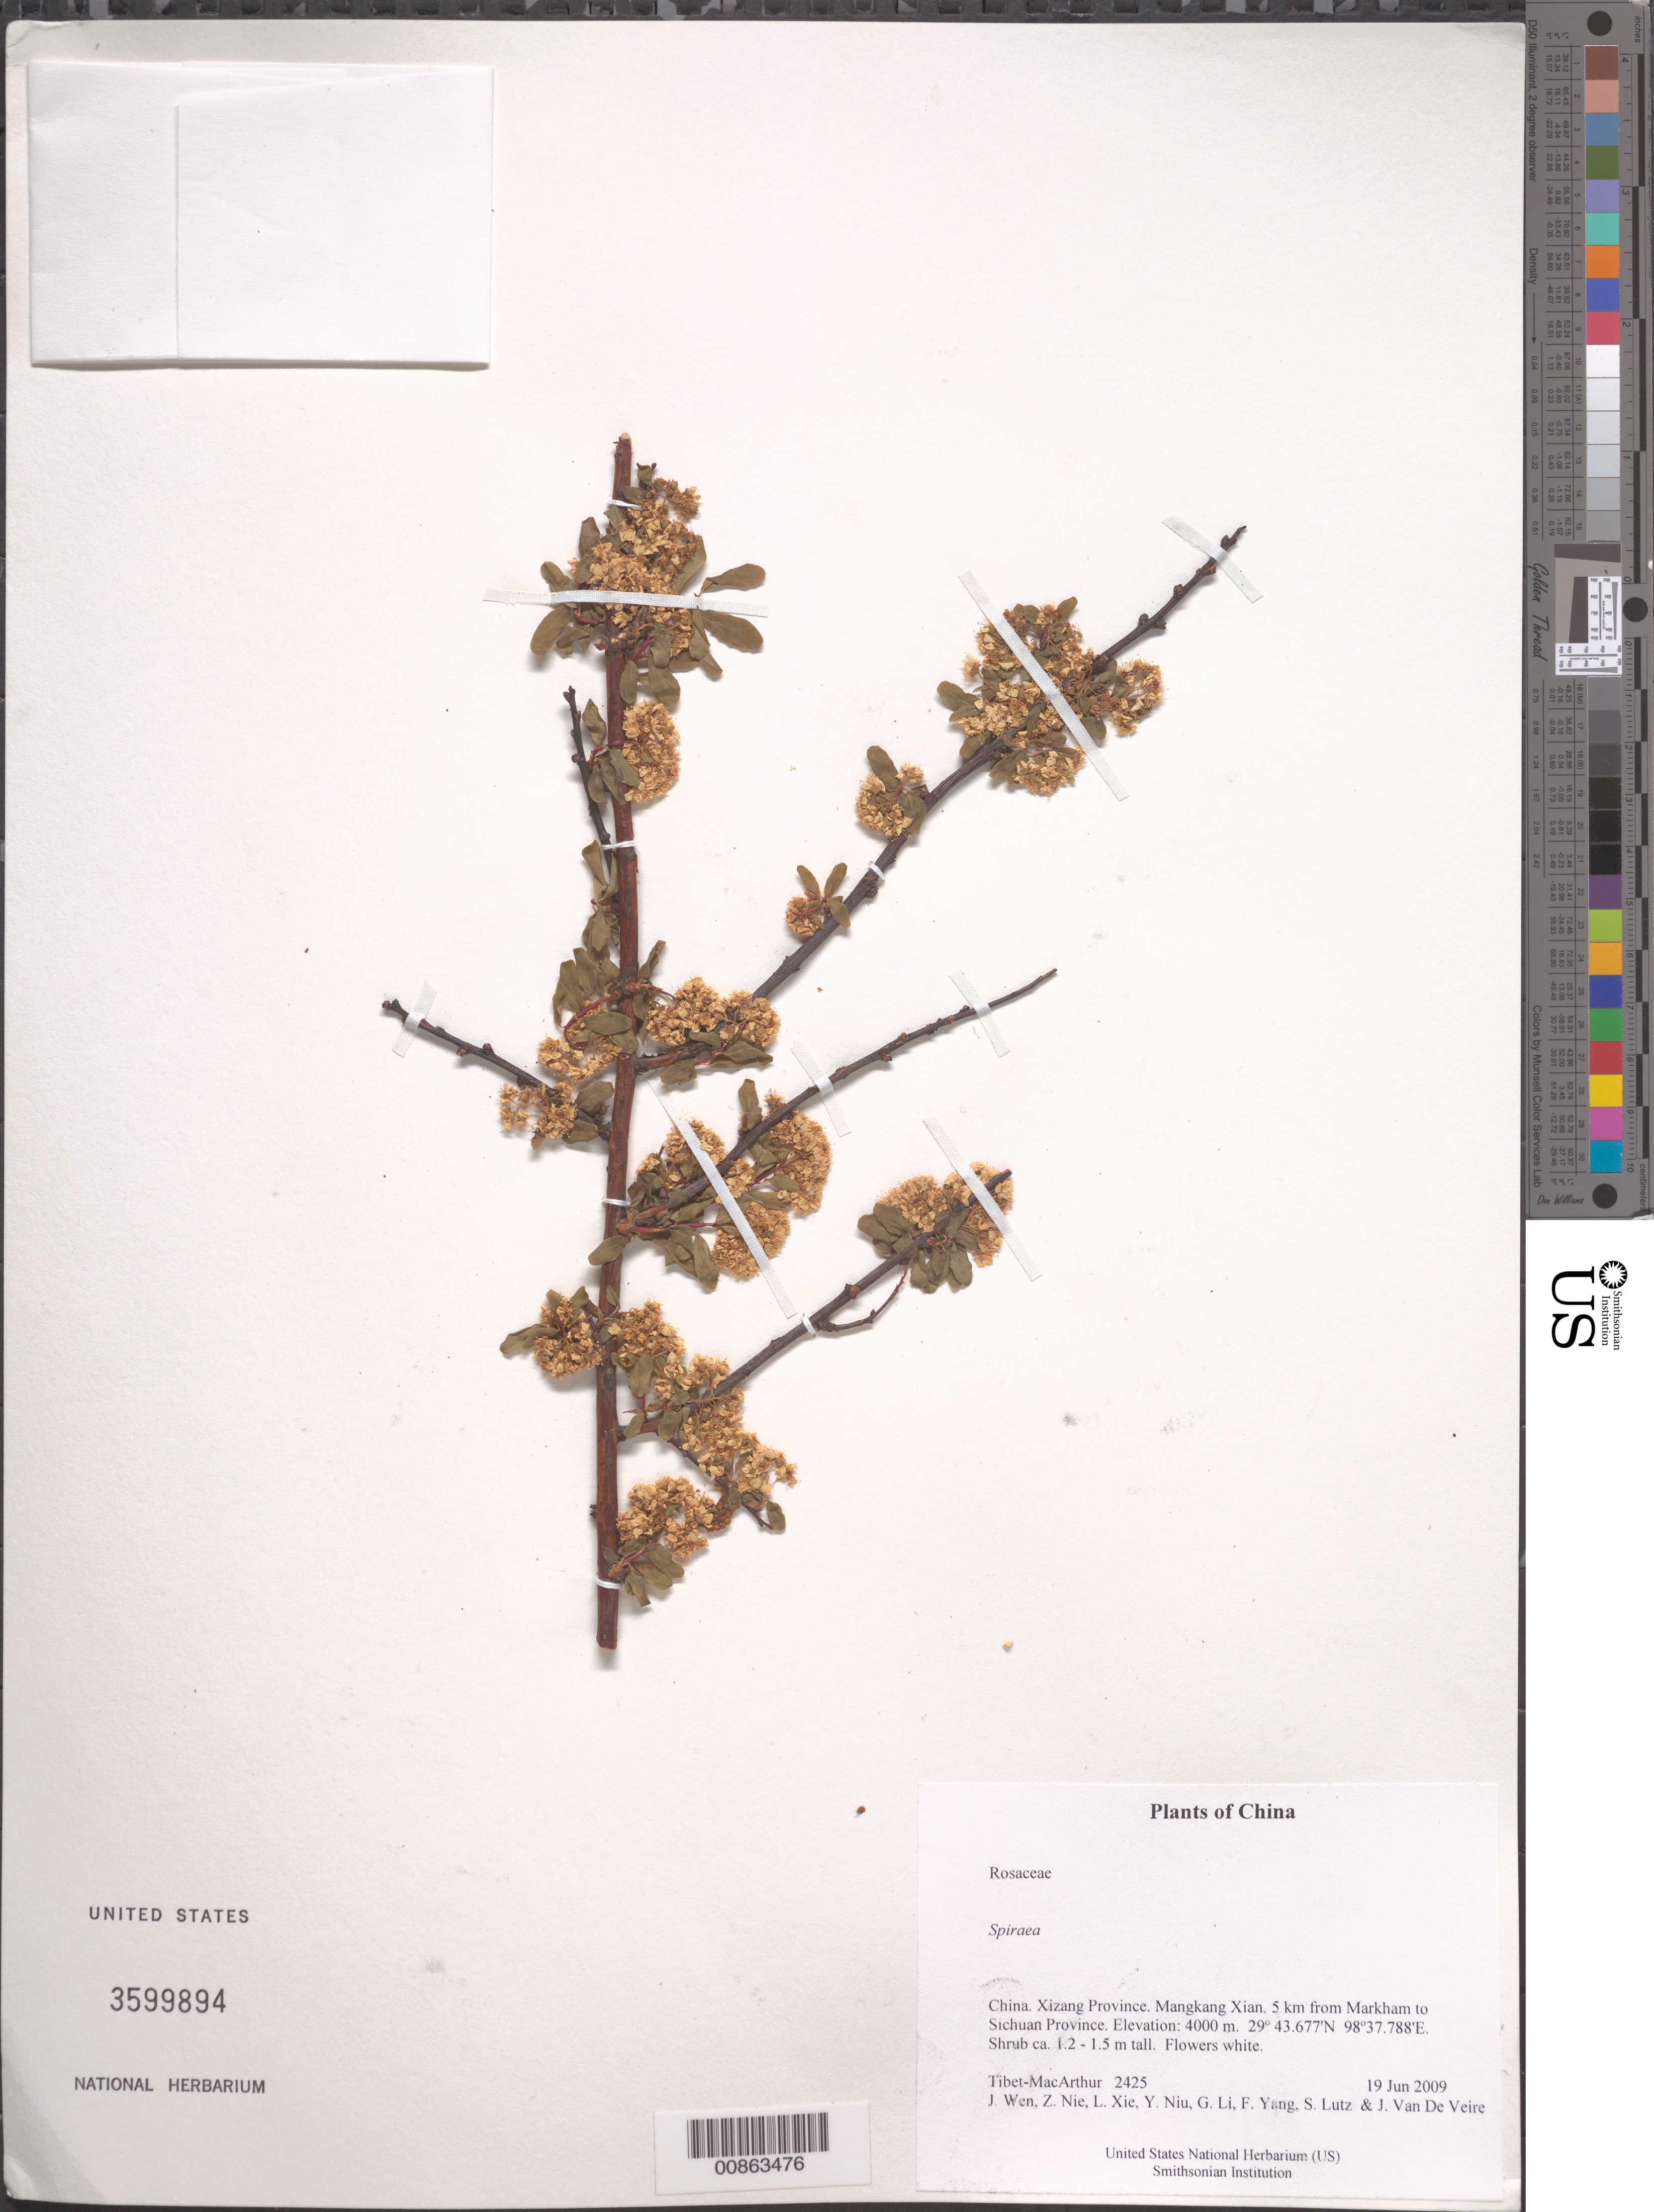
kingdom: Plantae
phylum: Tracheophyta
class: Magnoliopsida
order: Rosales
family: Rosaceae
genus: Spiraea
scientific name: Spiraea sp.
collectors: Tibet-MacArthur, J. Wen, Z. Nie, L. Xie, Y. Niu, G. Li, F. Yang, S. Lutz & J. Van De Veire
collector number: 2425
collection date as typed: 19 Jun 2009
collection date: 2009-06-19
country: China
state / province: Xizang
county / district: Mangkang Xian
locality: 5 km from Markham to Sichuan Province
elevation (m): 4000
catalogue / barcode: US 3599894